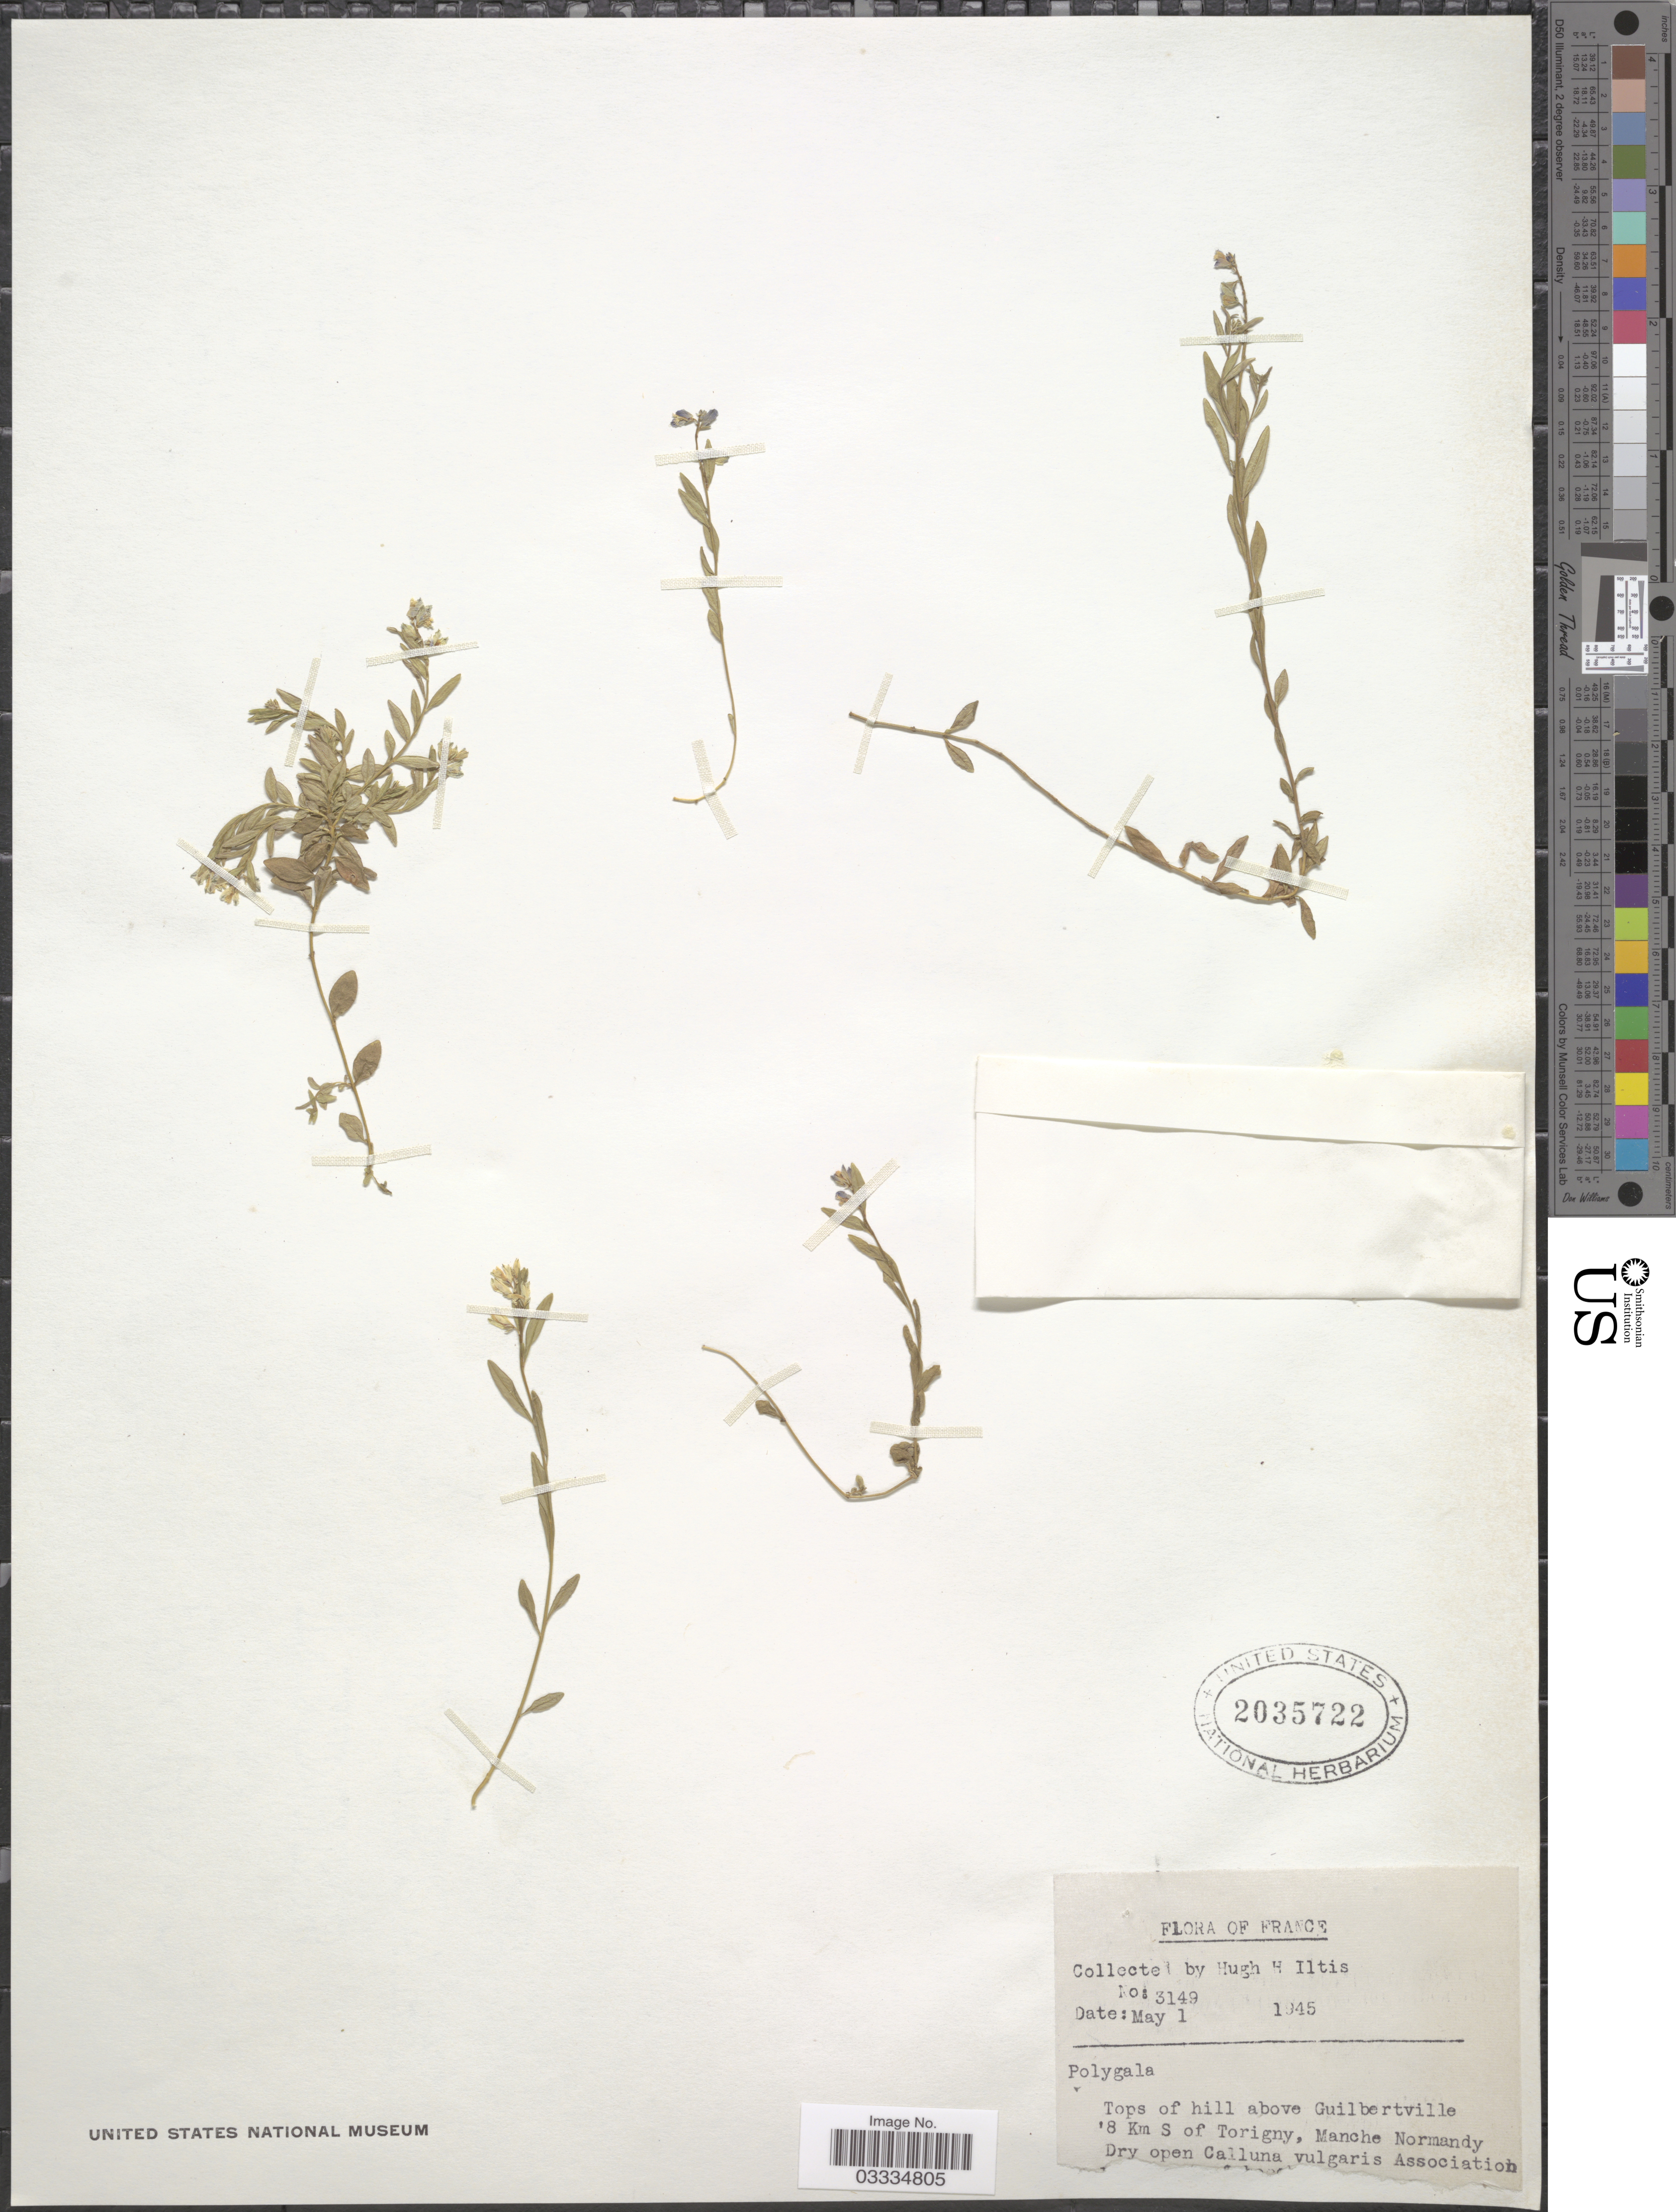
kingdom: Plantae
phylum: Tracheophyta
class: Magnoliopsida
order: Fabales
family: Polygalaceae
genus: Polygala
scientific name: Polygala sp.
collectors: H. Iltis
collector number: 3149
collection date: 1945-05-01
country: France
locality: Tops of hill above Guilbertville '8 Km S of Torigny, Manche Normanby.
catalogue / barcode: US 2035722